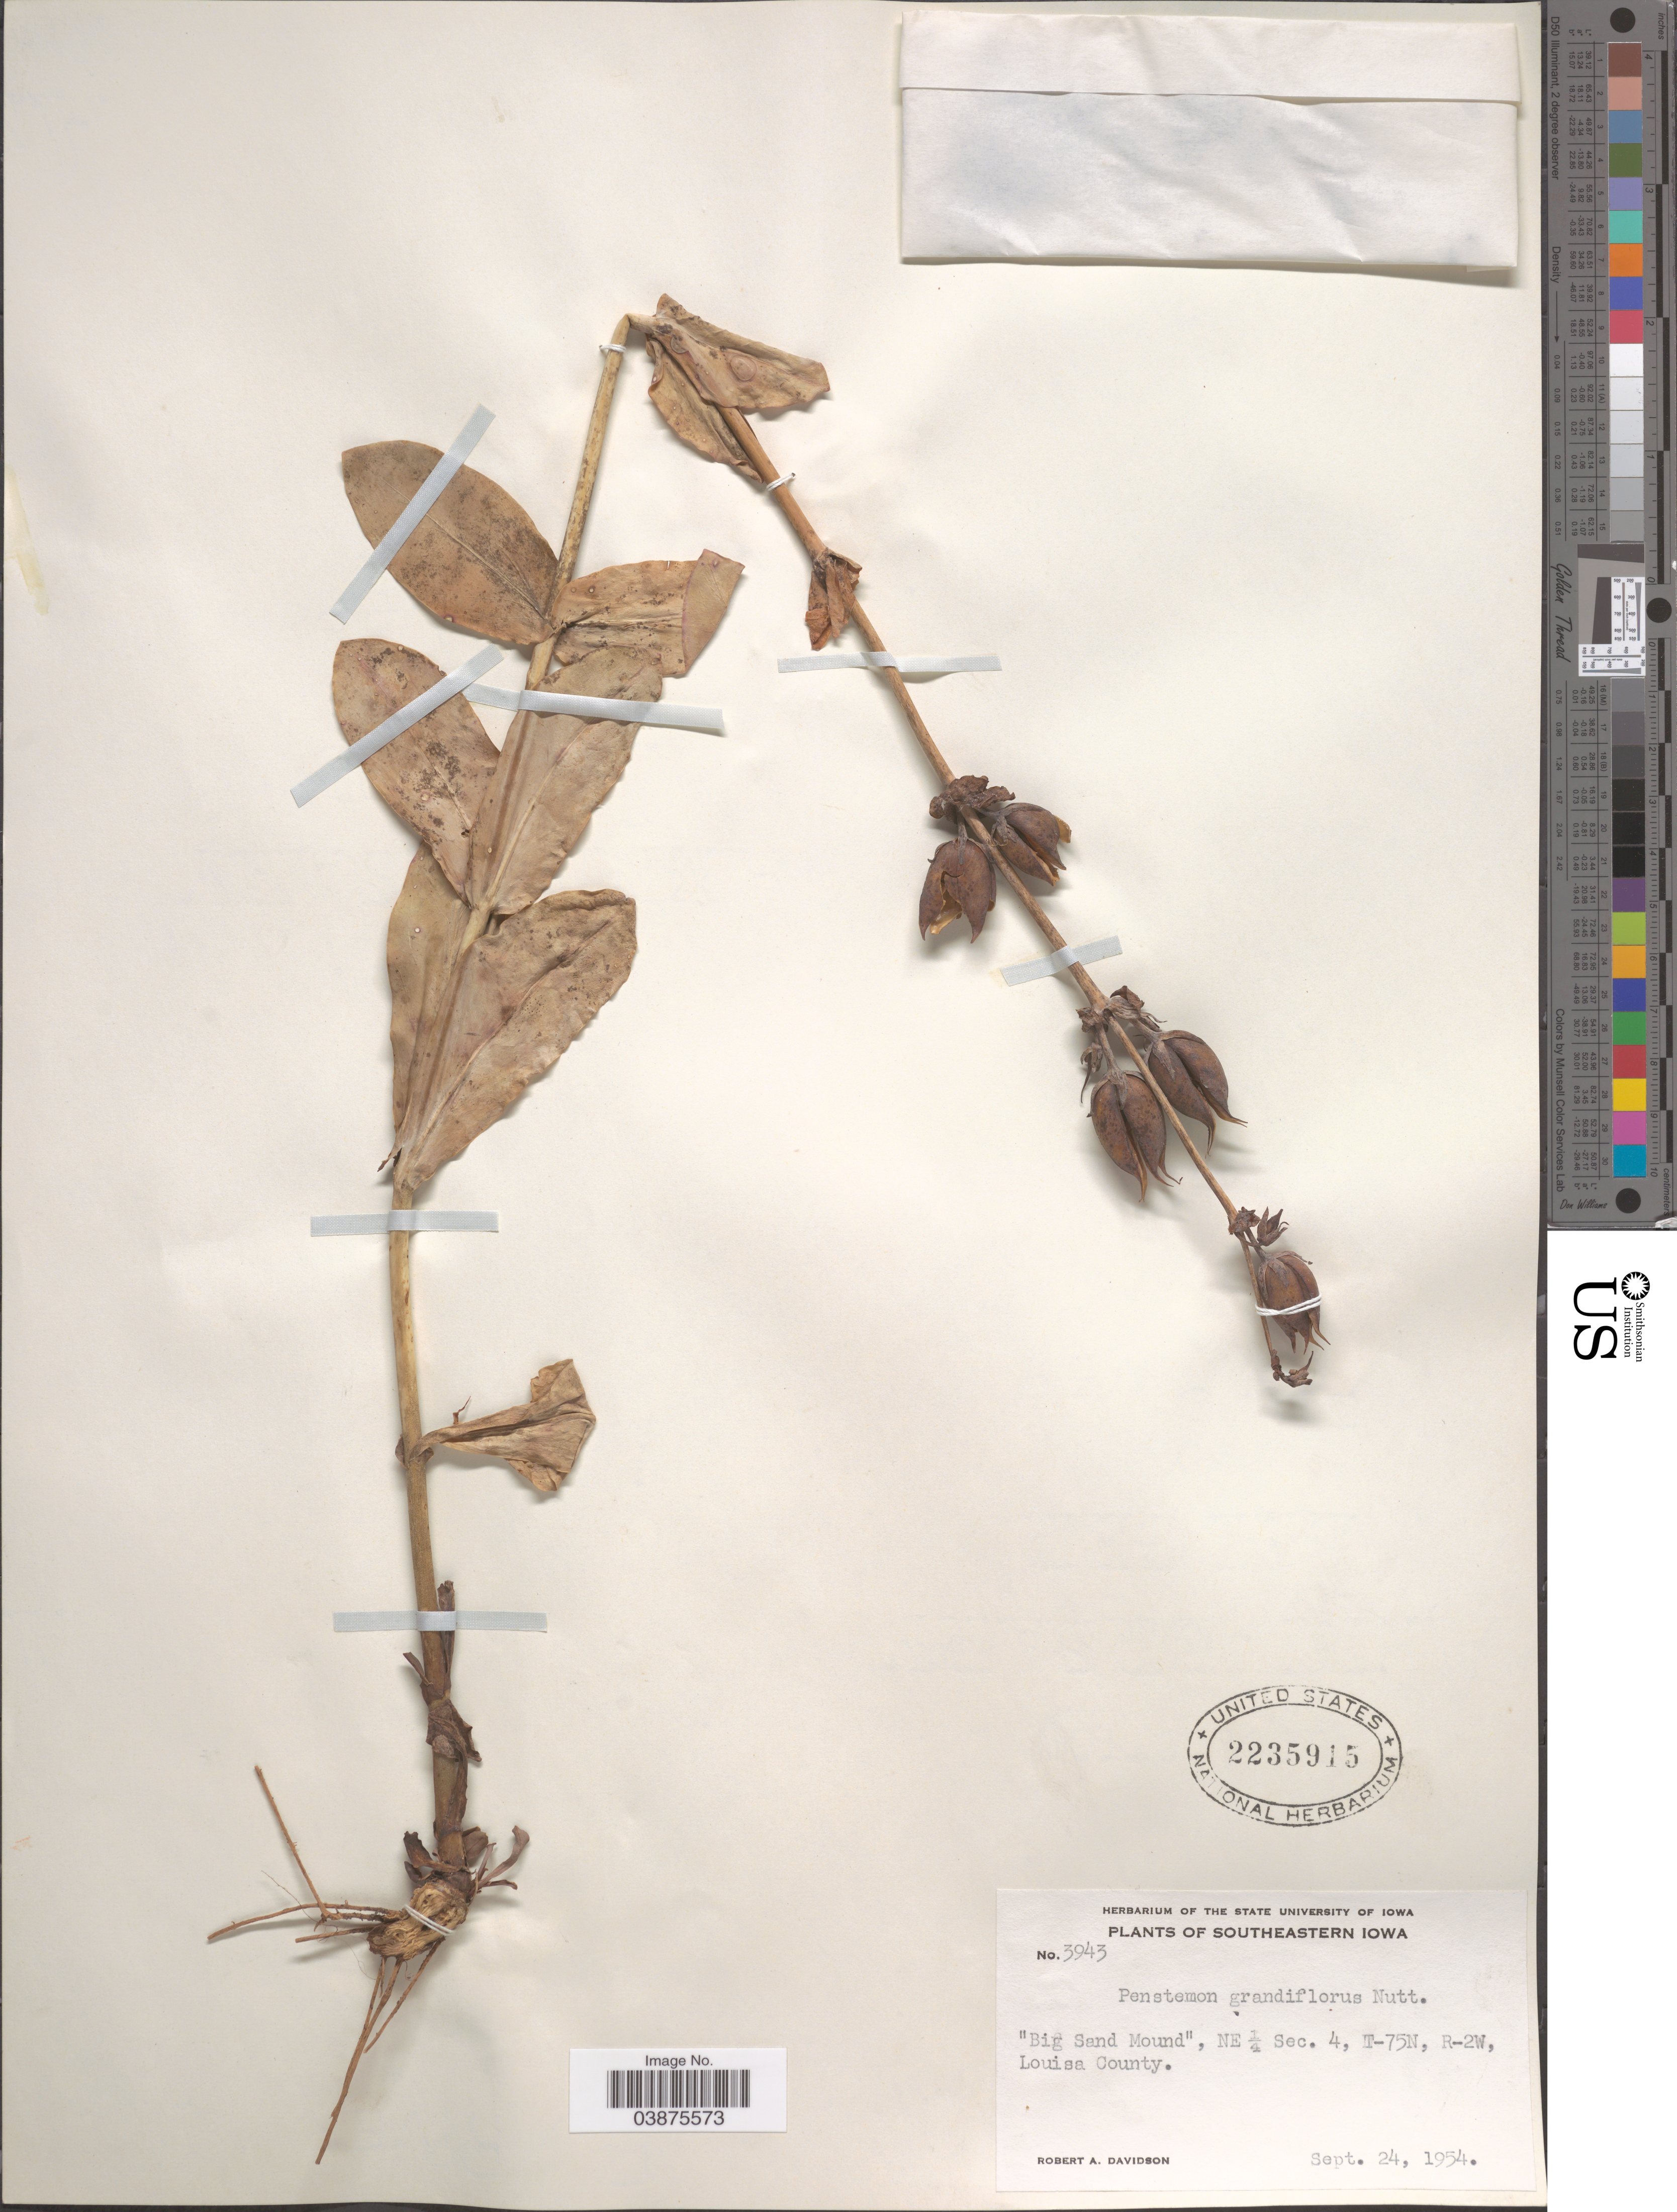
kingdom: Plantae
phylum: Tracheophyta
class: Magnoliopsida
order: Lamiales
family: Plantaginaceae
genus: Penstemon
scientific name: Penstemon grandiflorus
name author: Nutt.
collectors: R. A. Davidson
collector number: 3943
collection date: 1954-09-24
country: United States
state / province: Iowa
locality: Southeastern Iowa. "Big Sand Mound", NE ¼ Sec. 4, T-75N, R-2W, Louisa County.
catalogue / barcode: US 2235915